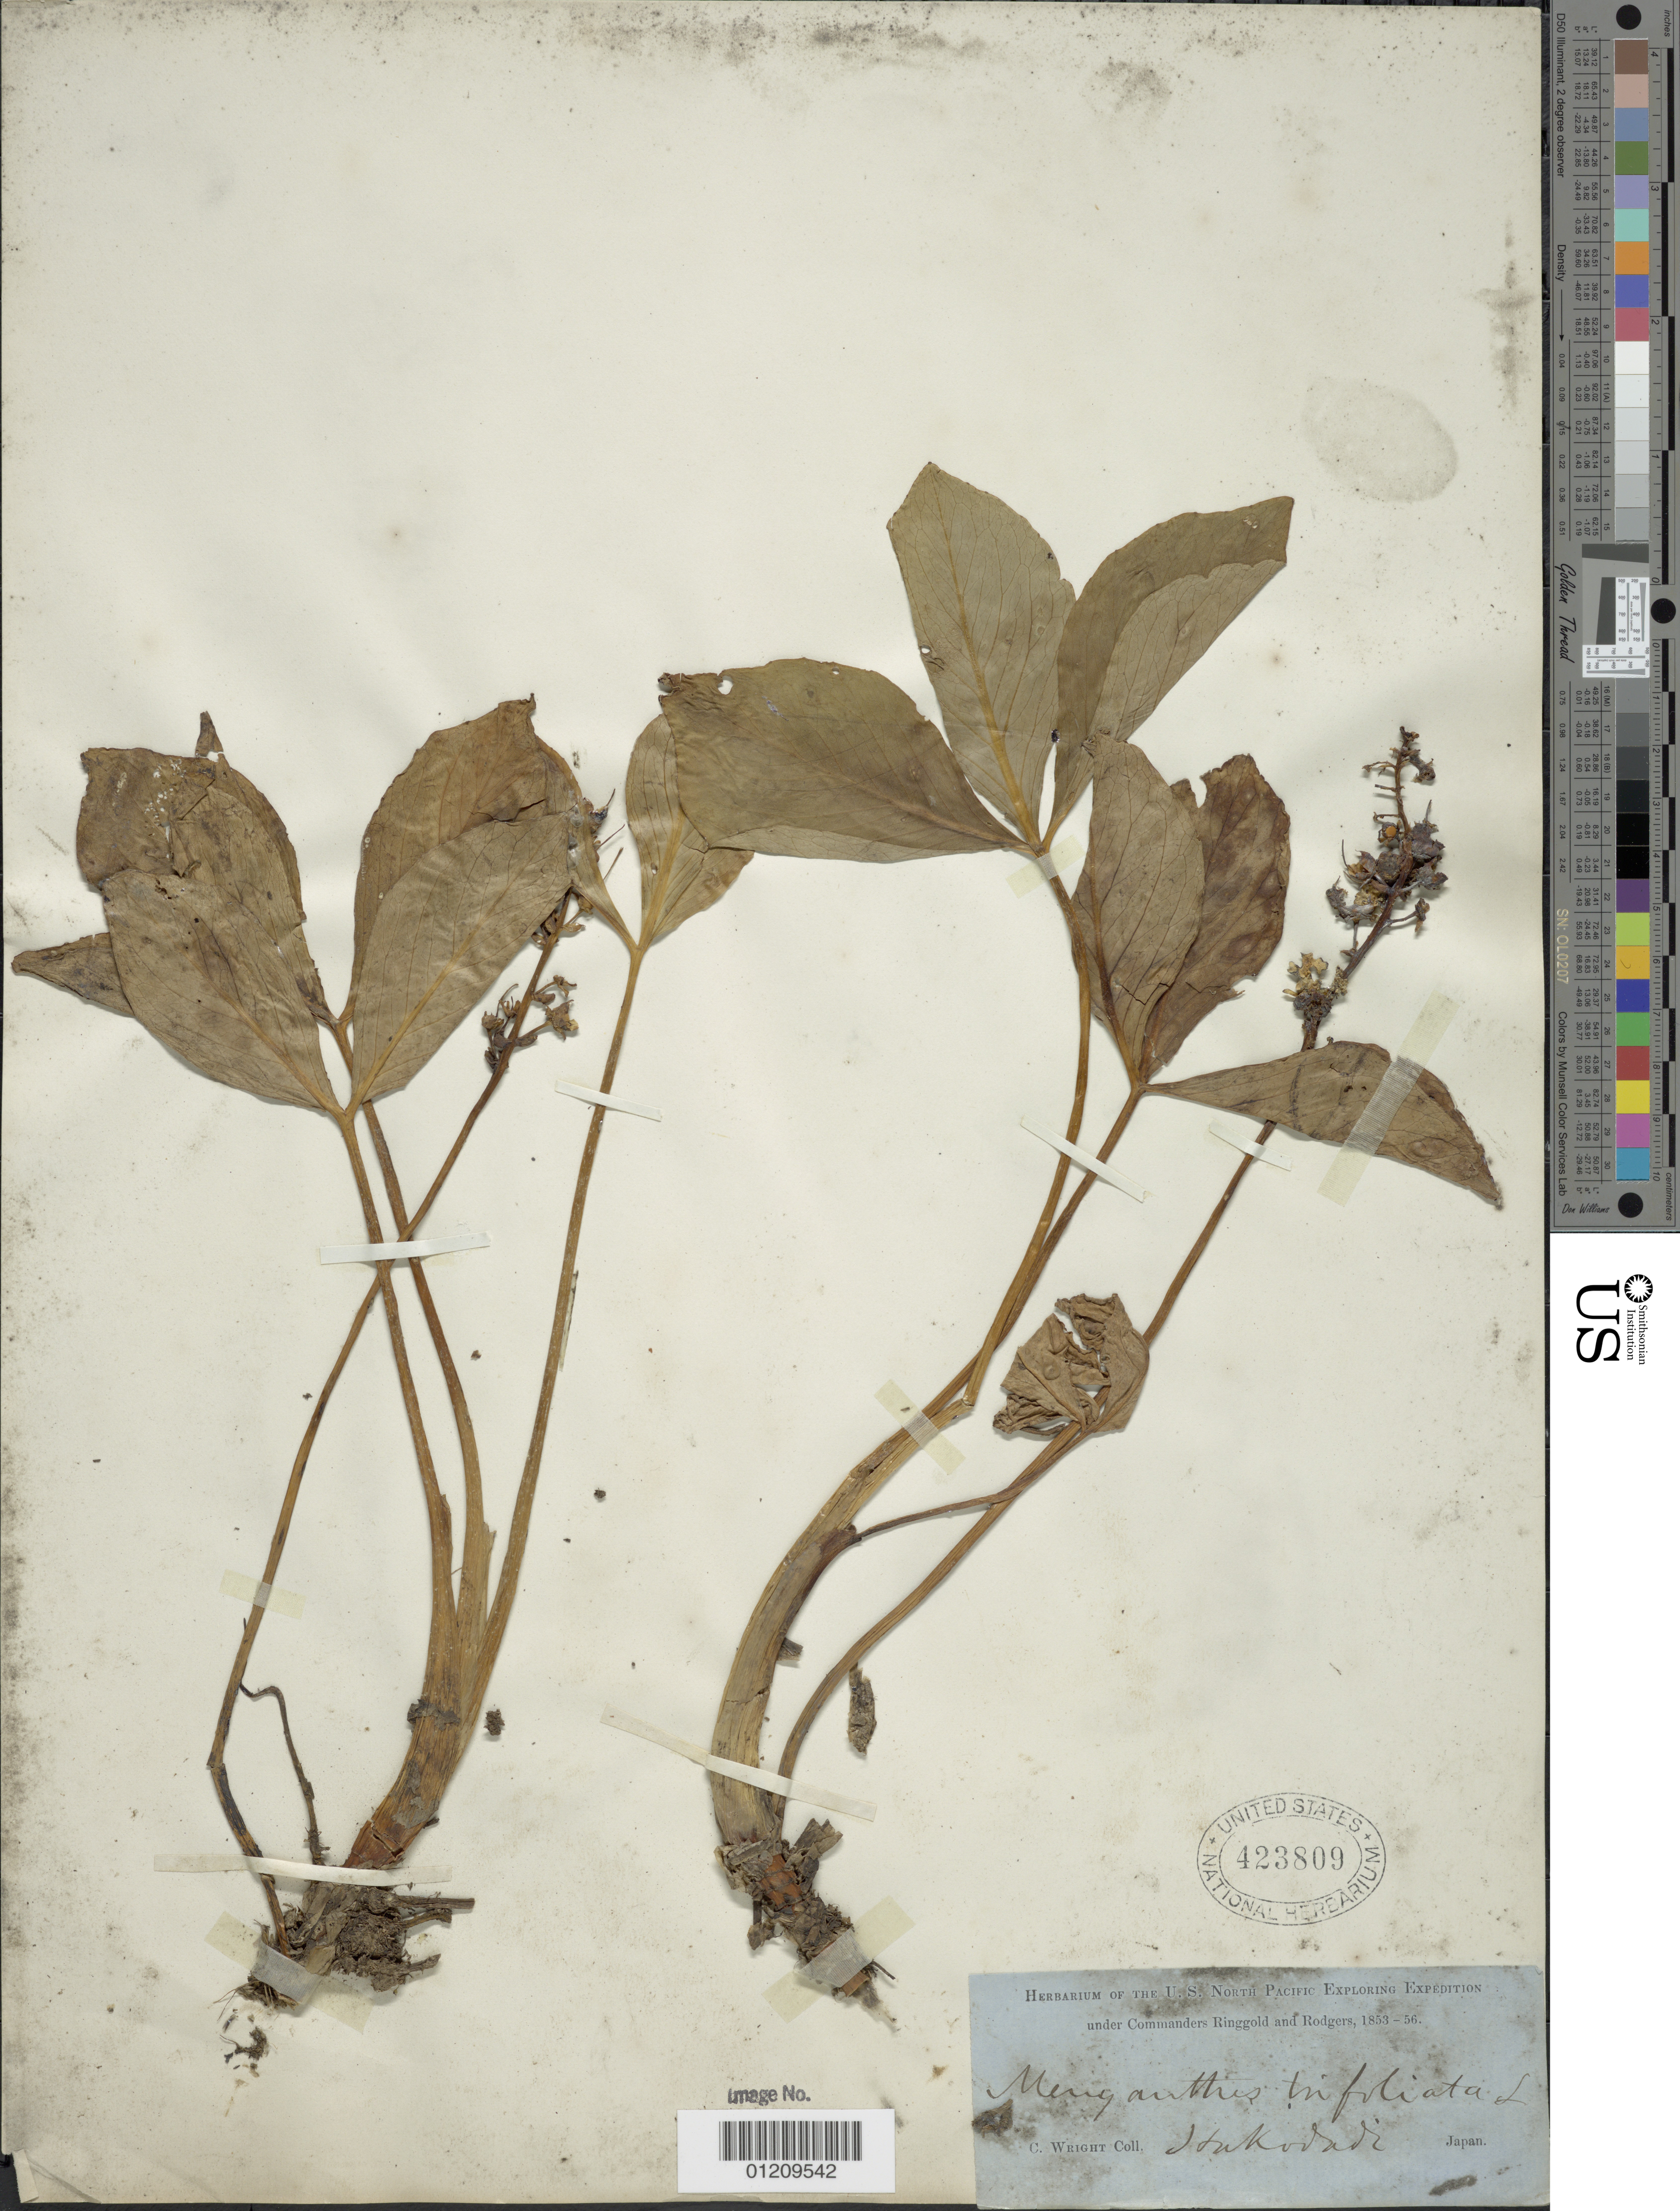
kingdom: Plantae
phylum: Tracheophyta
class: Magnoliopsida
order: Asterales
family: Menyanthaceae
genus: Menyanthes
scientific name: Menyanthes trifoliata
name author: L.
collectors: C. Wright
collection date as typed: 1853 to -- --- 1856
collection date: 1853/1856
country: Japan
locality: Hakodadi.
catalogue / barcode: US 423809